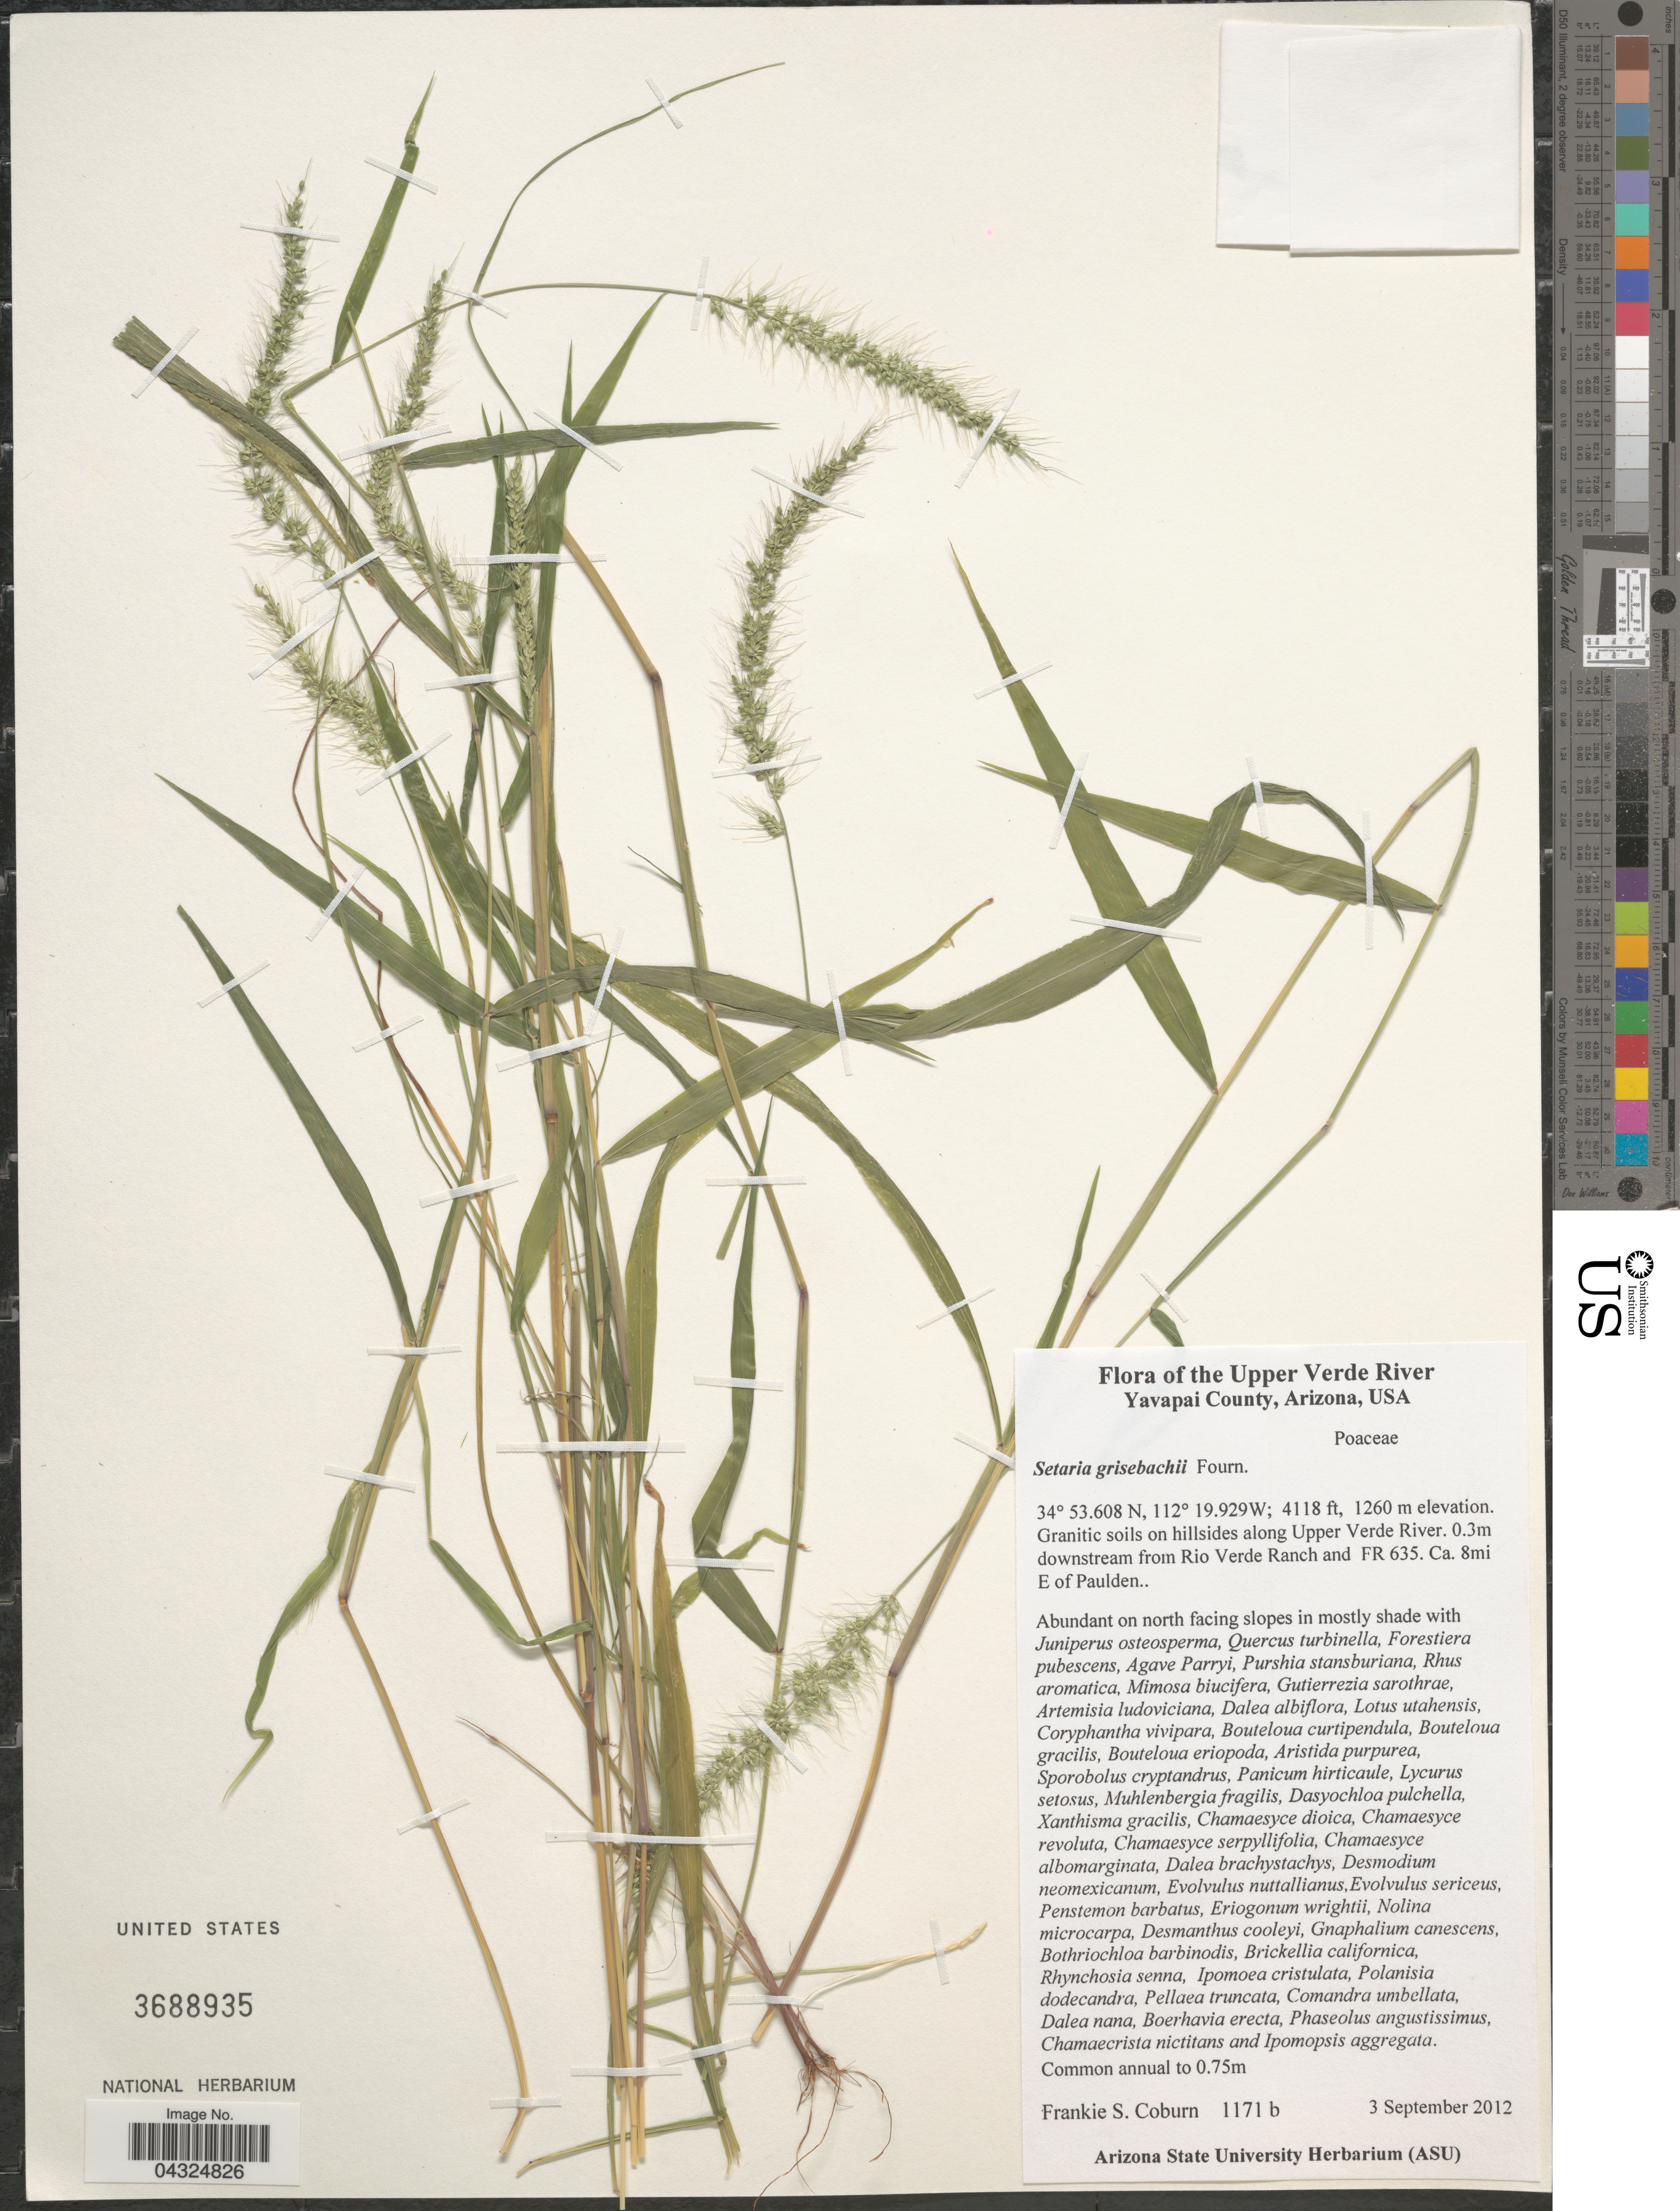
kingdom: Plantae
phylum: Tracheophyta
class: Liliopsida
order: Poales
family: Poaceae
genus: Setaria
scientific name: Setaria grisebachii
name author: E. Fourn.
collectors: F. Coburn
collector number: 1171b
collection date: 2012-09-03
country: United States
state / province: Arizona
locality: The Upper Verde River. Yavapai County. Granitic soils on hillsides along Upper Verde River. 0.3m downstream from Rio Verde Ranch and FR 635. Ca. 8mi E of Paulden..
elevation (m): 1260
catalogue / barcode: US 3688935